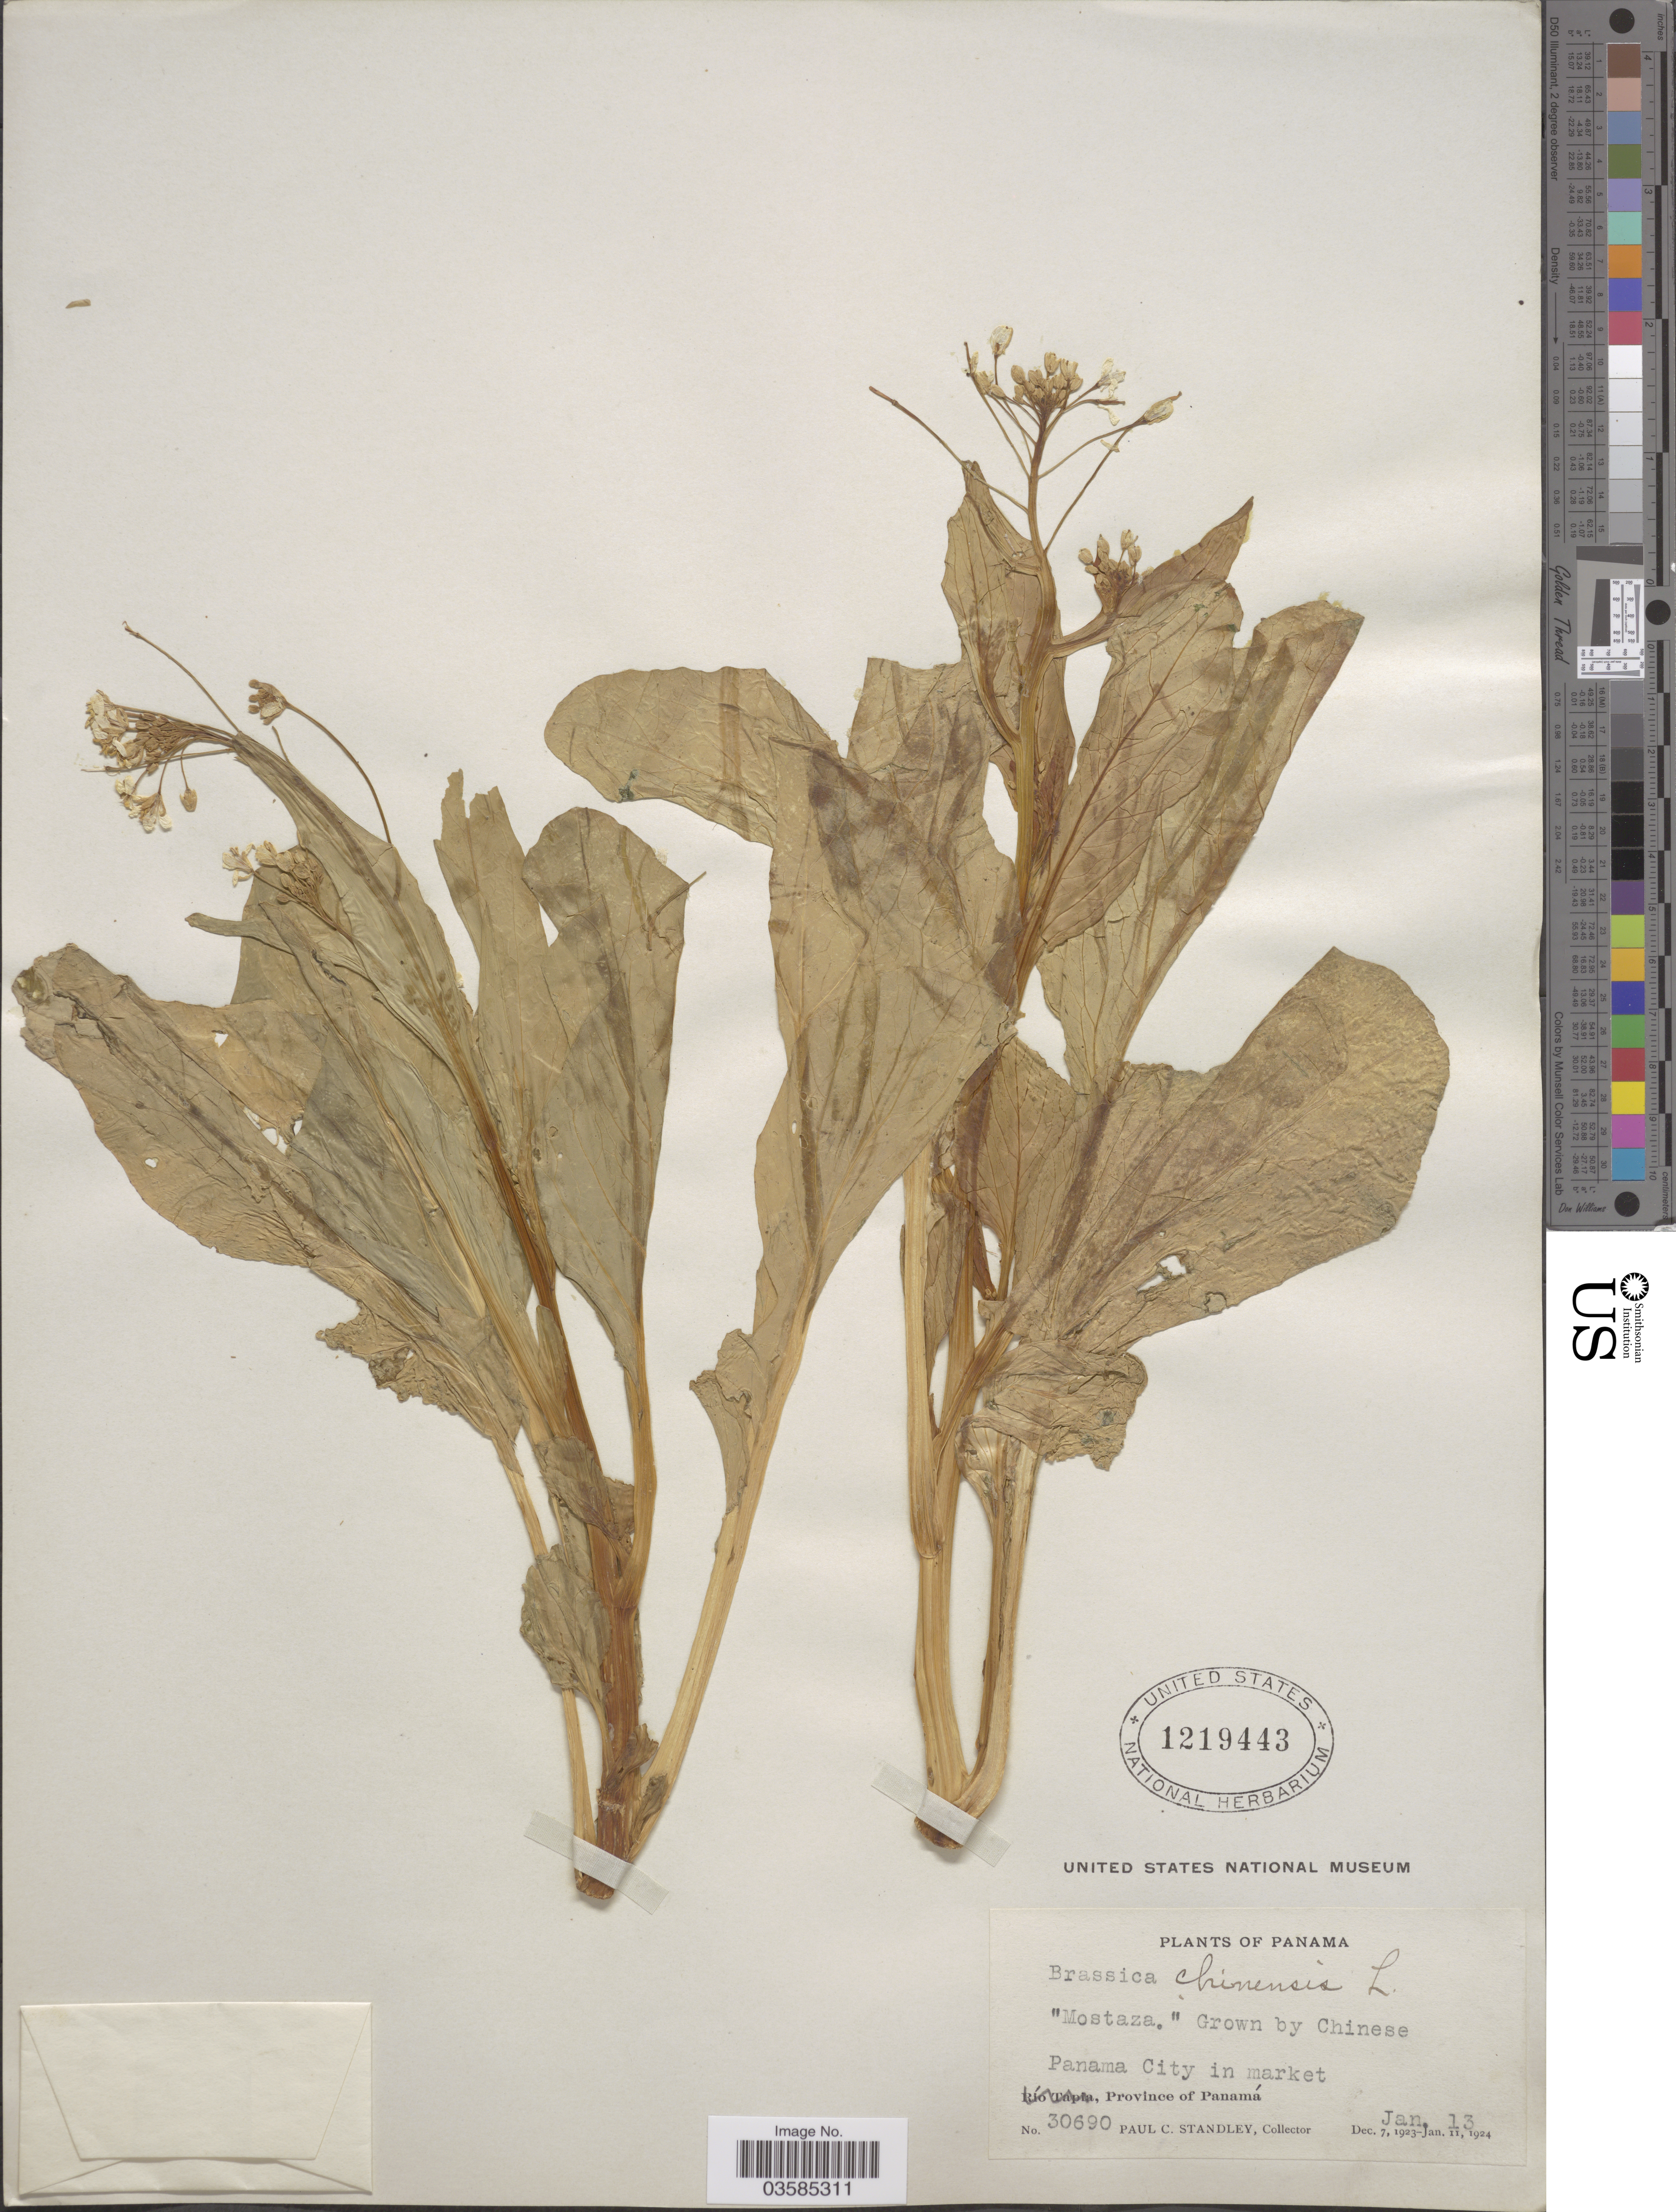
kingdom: Plantae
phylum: Tracheophyta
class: Magnoliopsida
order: Brassicales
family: Brassicaceae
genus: Brassica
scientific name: Brassica chinensis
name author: L.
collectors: P. C. Standley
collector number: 30690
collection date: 1924-01-13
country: Panama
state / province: Panamá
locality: Panama City in market. Province of Panamá.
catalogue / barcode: US 1219443